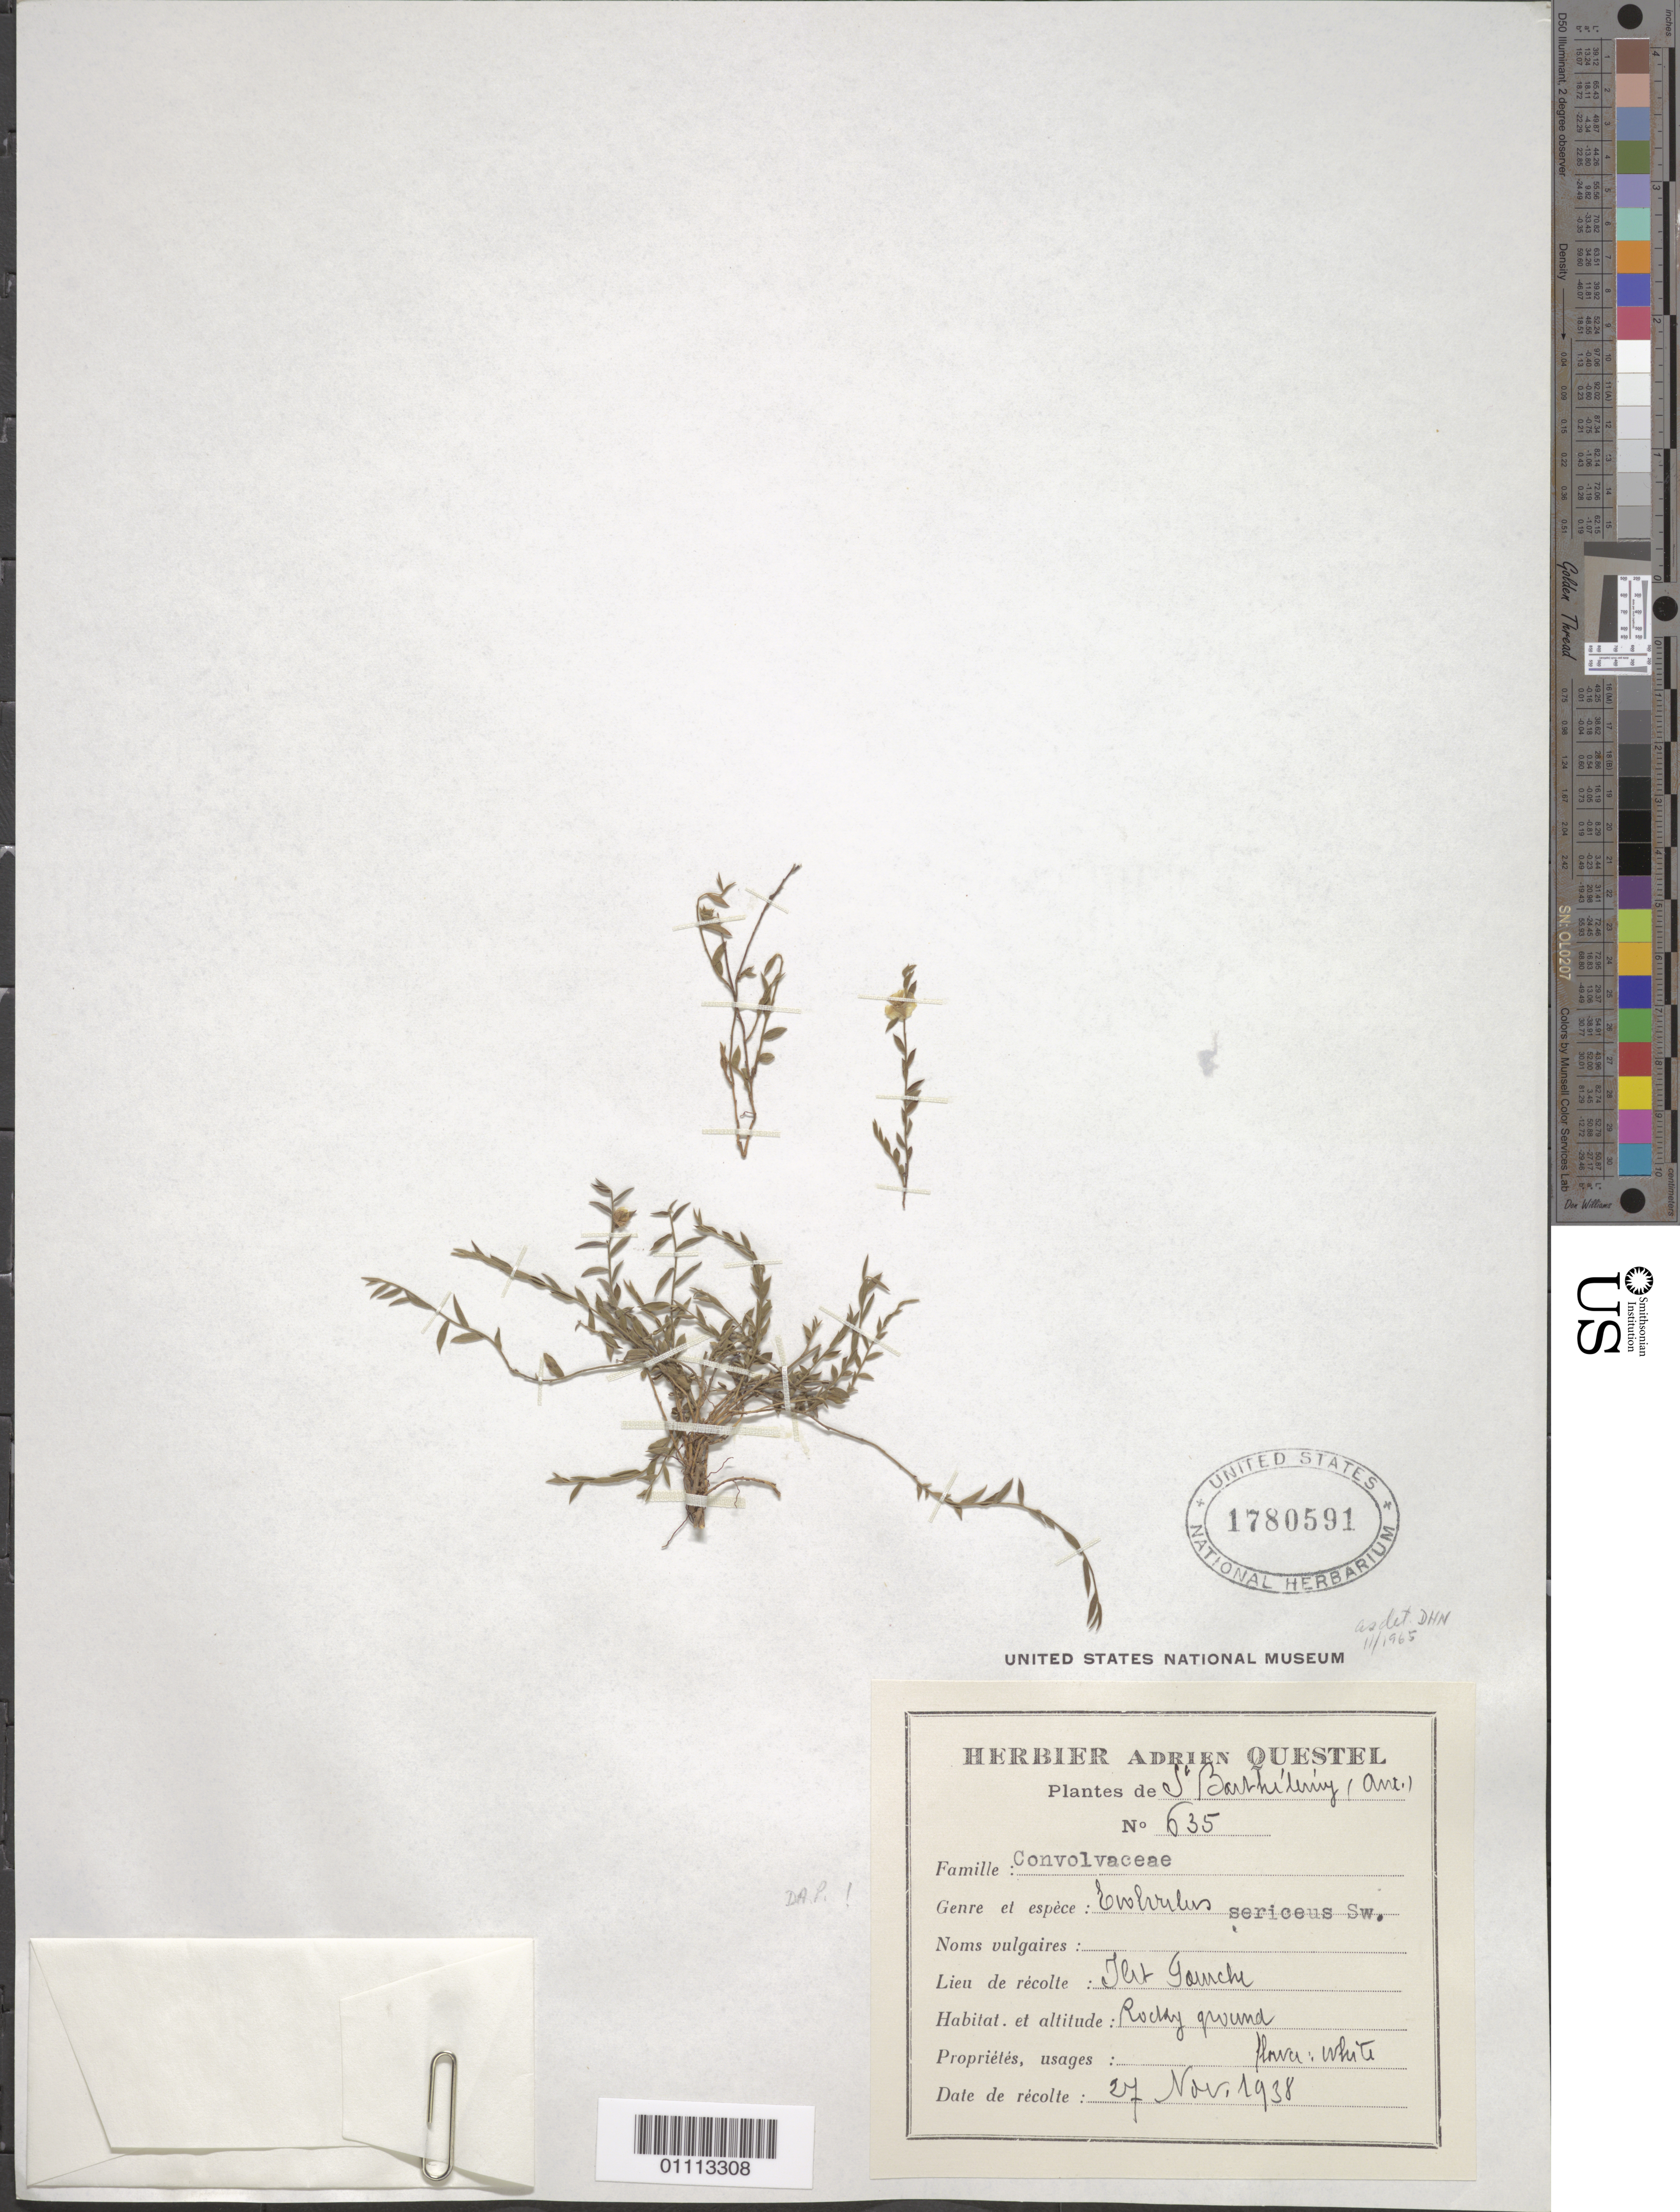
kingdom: Plantae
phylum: Tracheophyta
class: Magnoliopsida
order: Solanales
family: Convolvulaceae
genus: Evolvulus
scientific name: Evolvulus sericeus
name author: Sw.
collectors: A. Questel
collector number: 635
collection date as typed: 27 Nov 1938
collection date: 1938-11-27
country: Saint Barthélemy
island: St. Barthélemy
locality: Ilet Gomche. Rocky ground.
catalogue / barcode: US 1780591